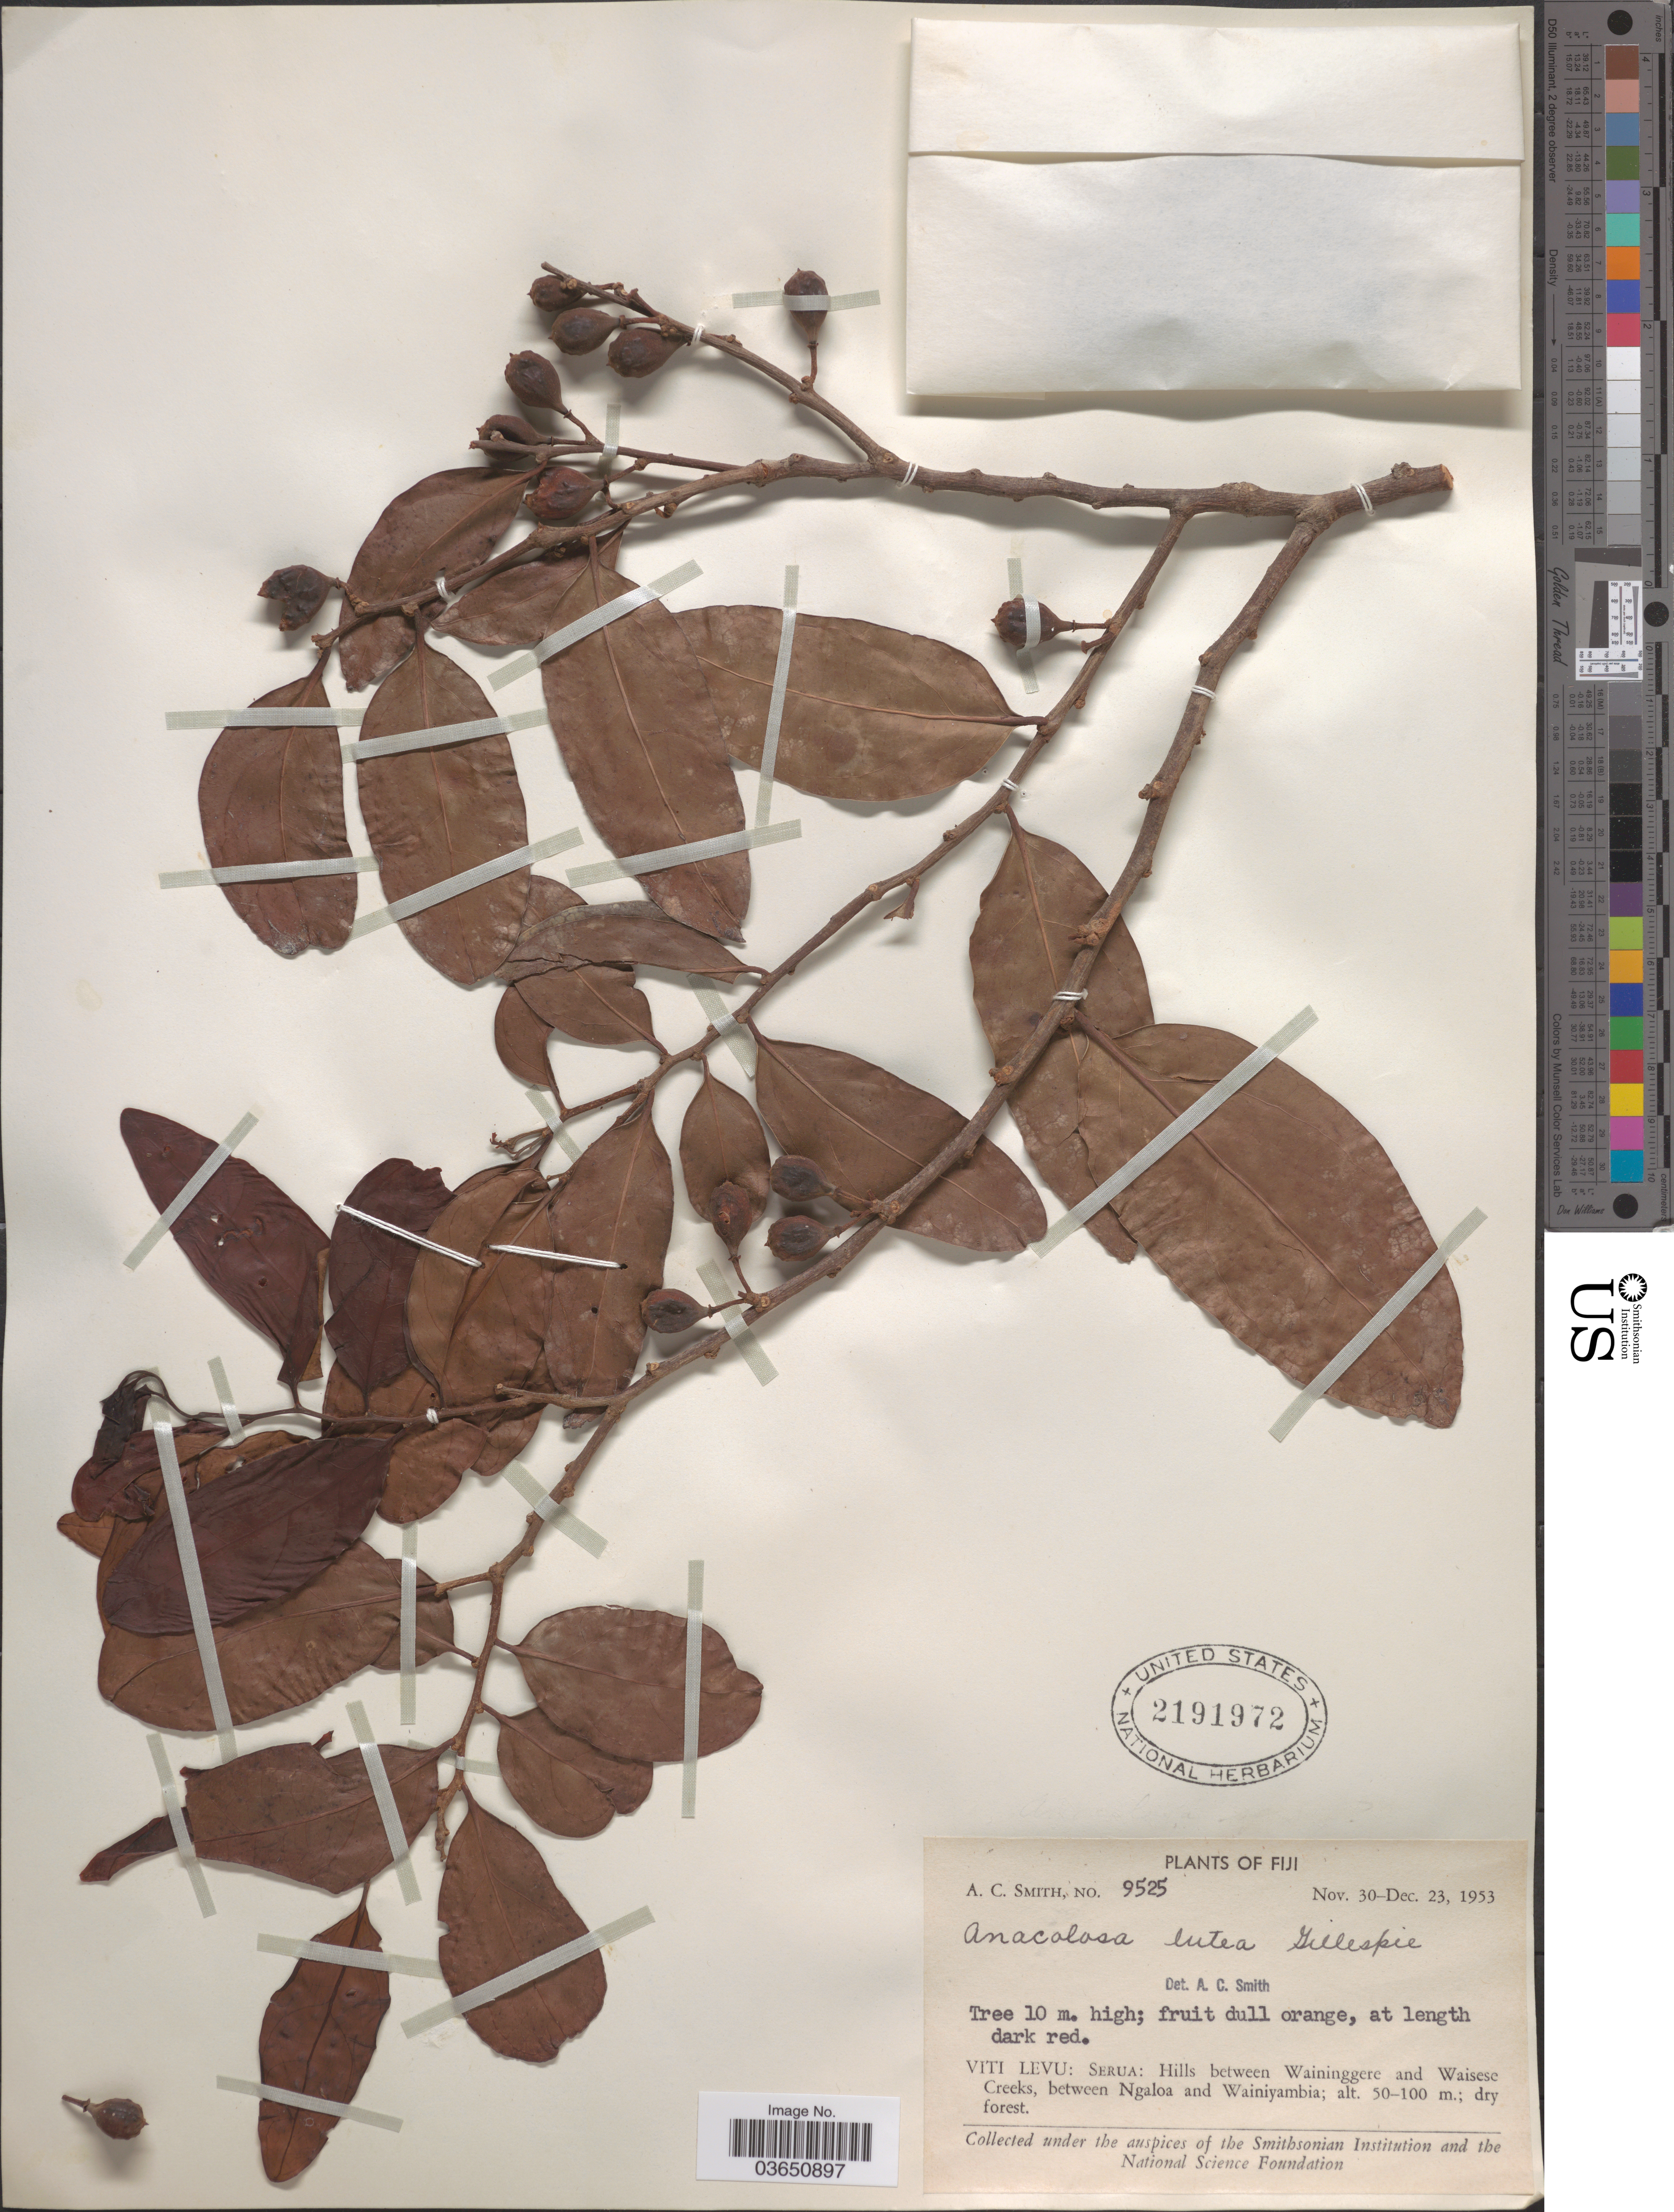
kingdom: Plantae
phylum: Tracheophyta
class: Magnoliopsida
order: Santalales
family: Aptandraceae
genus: Anacolosa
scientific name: Anacolosa lutea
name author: Gillespie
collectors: A. C. Smith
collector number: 9525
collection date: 1953-11-30/1953-12-23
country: Fiji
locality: Viti Levu: Serua: Hills between Waininggere and Waisese Creeks, between Ngaloa and Wainiyambia.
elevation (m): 50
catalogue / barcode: US 2191972